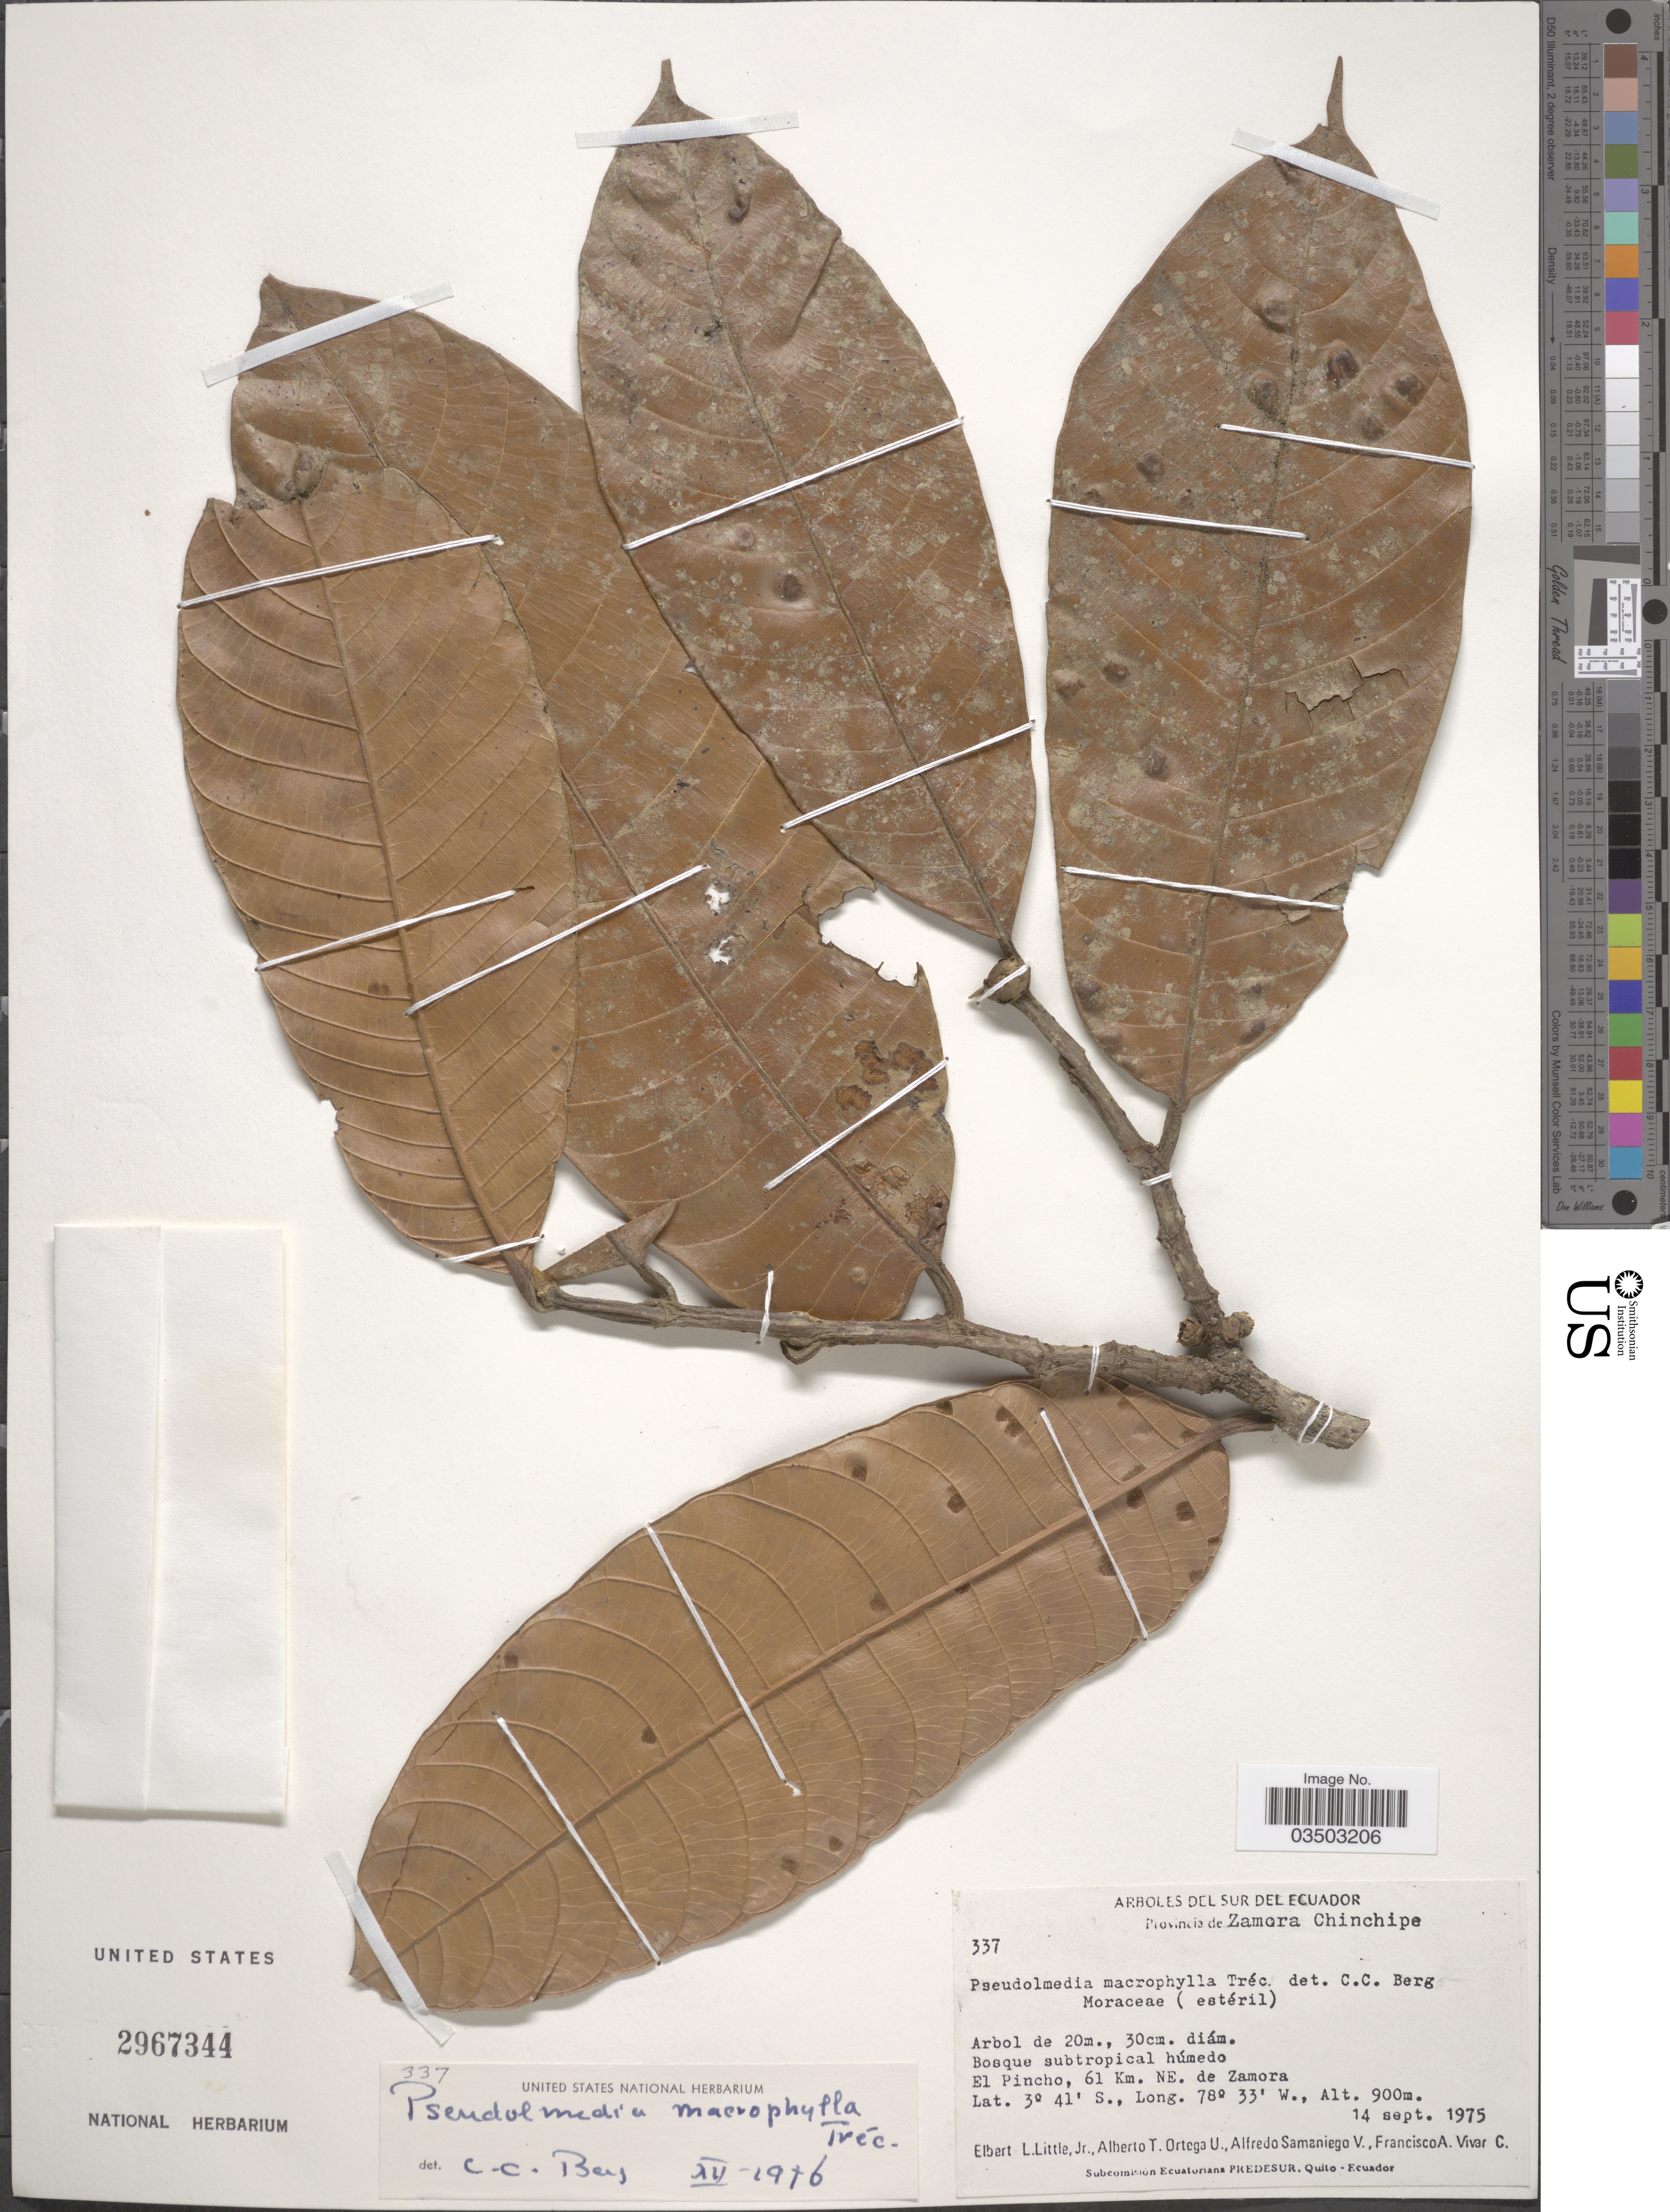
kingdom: Plantae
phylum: Tracheophyta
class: Magnoliopsida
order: Rosales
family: Moraceae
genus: Pseudolmedia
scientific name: Pseudolmedia macrophylla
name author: Trécul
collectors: E. L. Little, A. T. Ortega U., A. V. Samaniego & F. A. Vivar C.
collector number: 337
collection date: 1975-09-14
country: Ecuador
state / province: Zamora-Chinchipe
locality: Sur del Ecuador. El Pincho, 61 Km. NE. de Zamora.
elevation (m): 900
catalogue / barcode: US 2967344